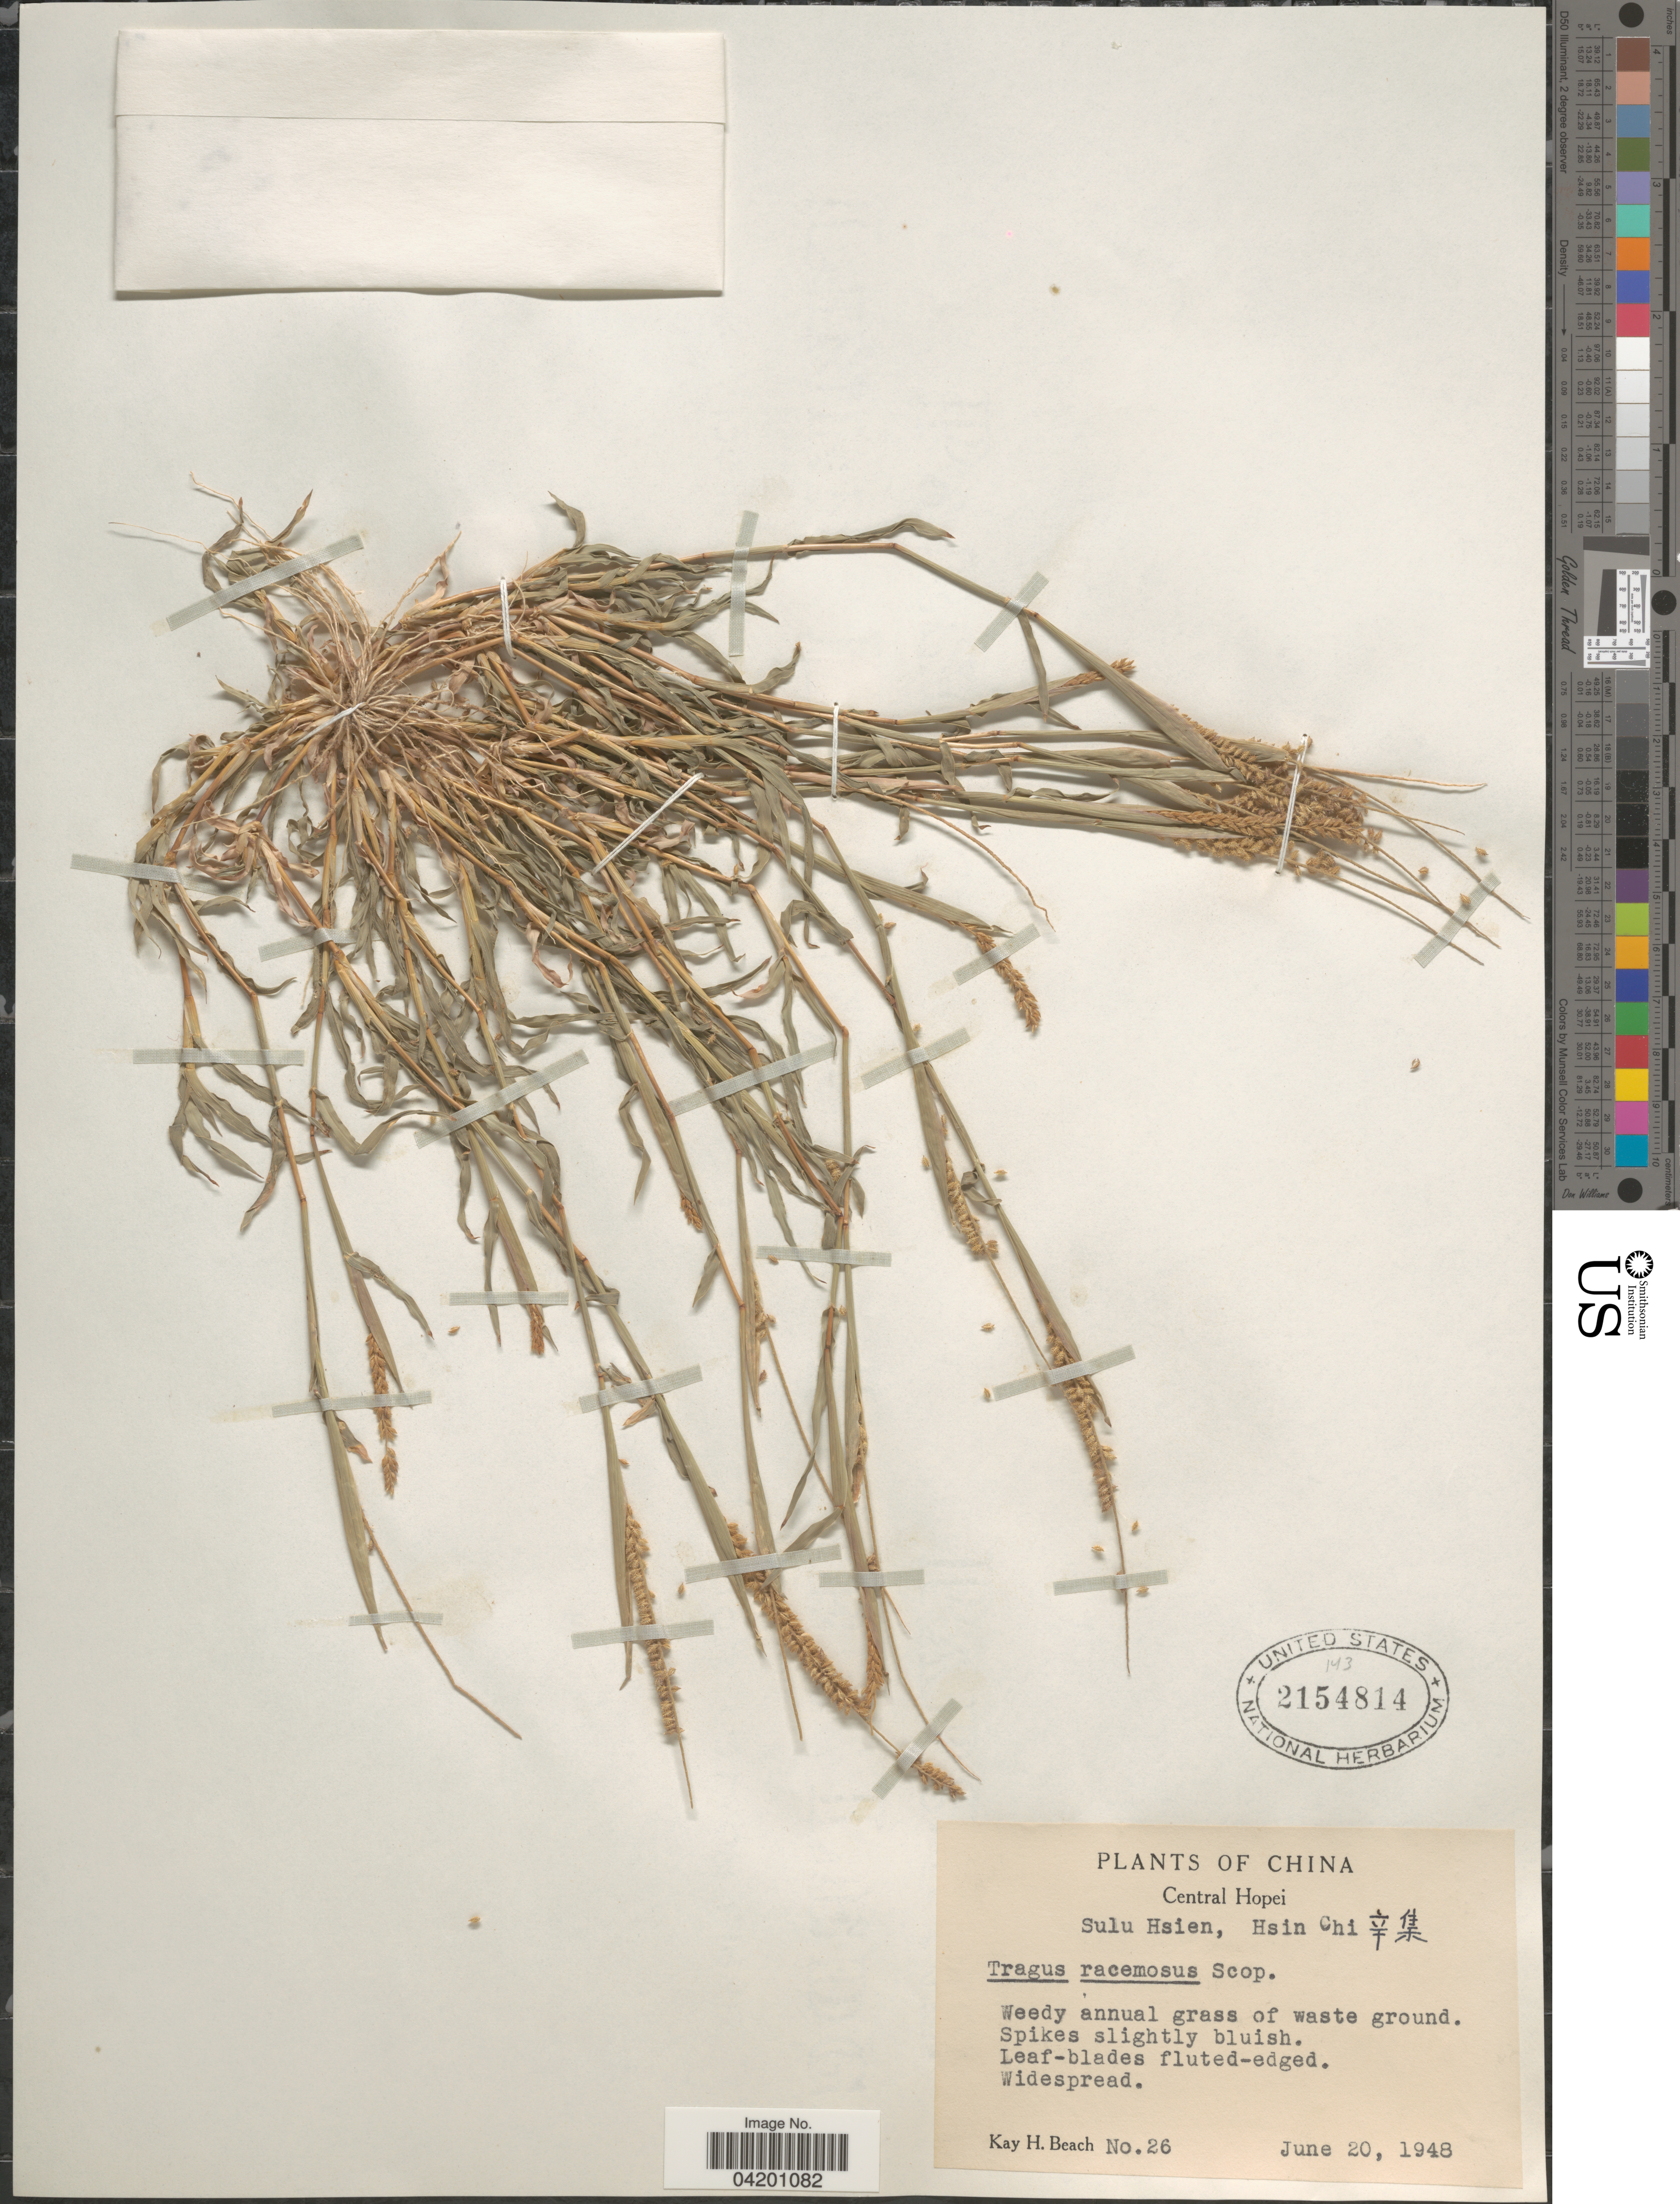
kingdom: Plantae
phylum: Tracheophyta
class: Liliopsida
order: Poales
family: Poaceae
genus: Tragus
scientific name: Tragus racemosus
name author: (L.) All.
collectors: K. H. Beach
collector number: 26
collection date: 1948-06-20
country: China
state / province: Hebei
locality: Central Hopei. Sulu Hsien, Hsin Chi X.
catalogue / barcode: US 2154814